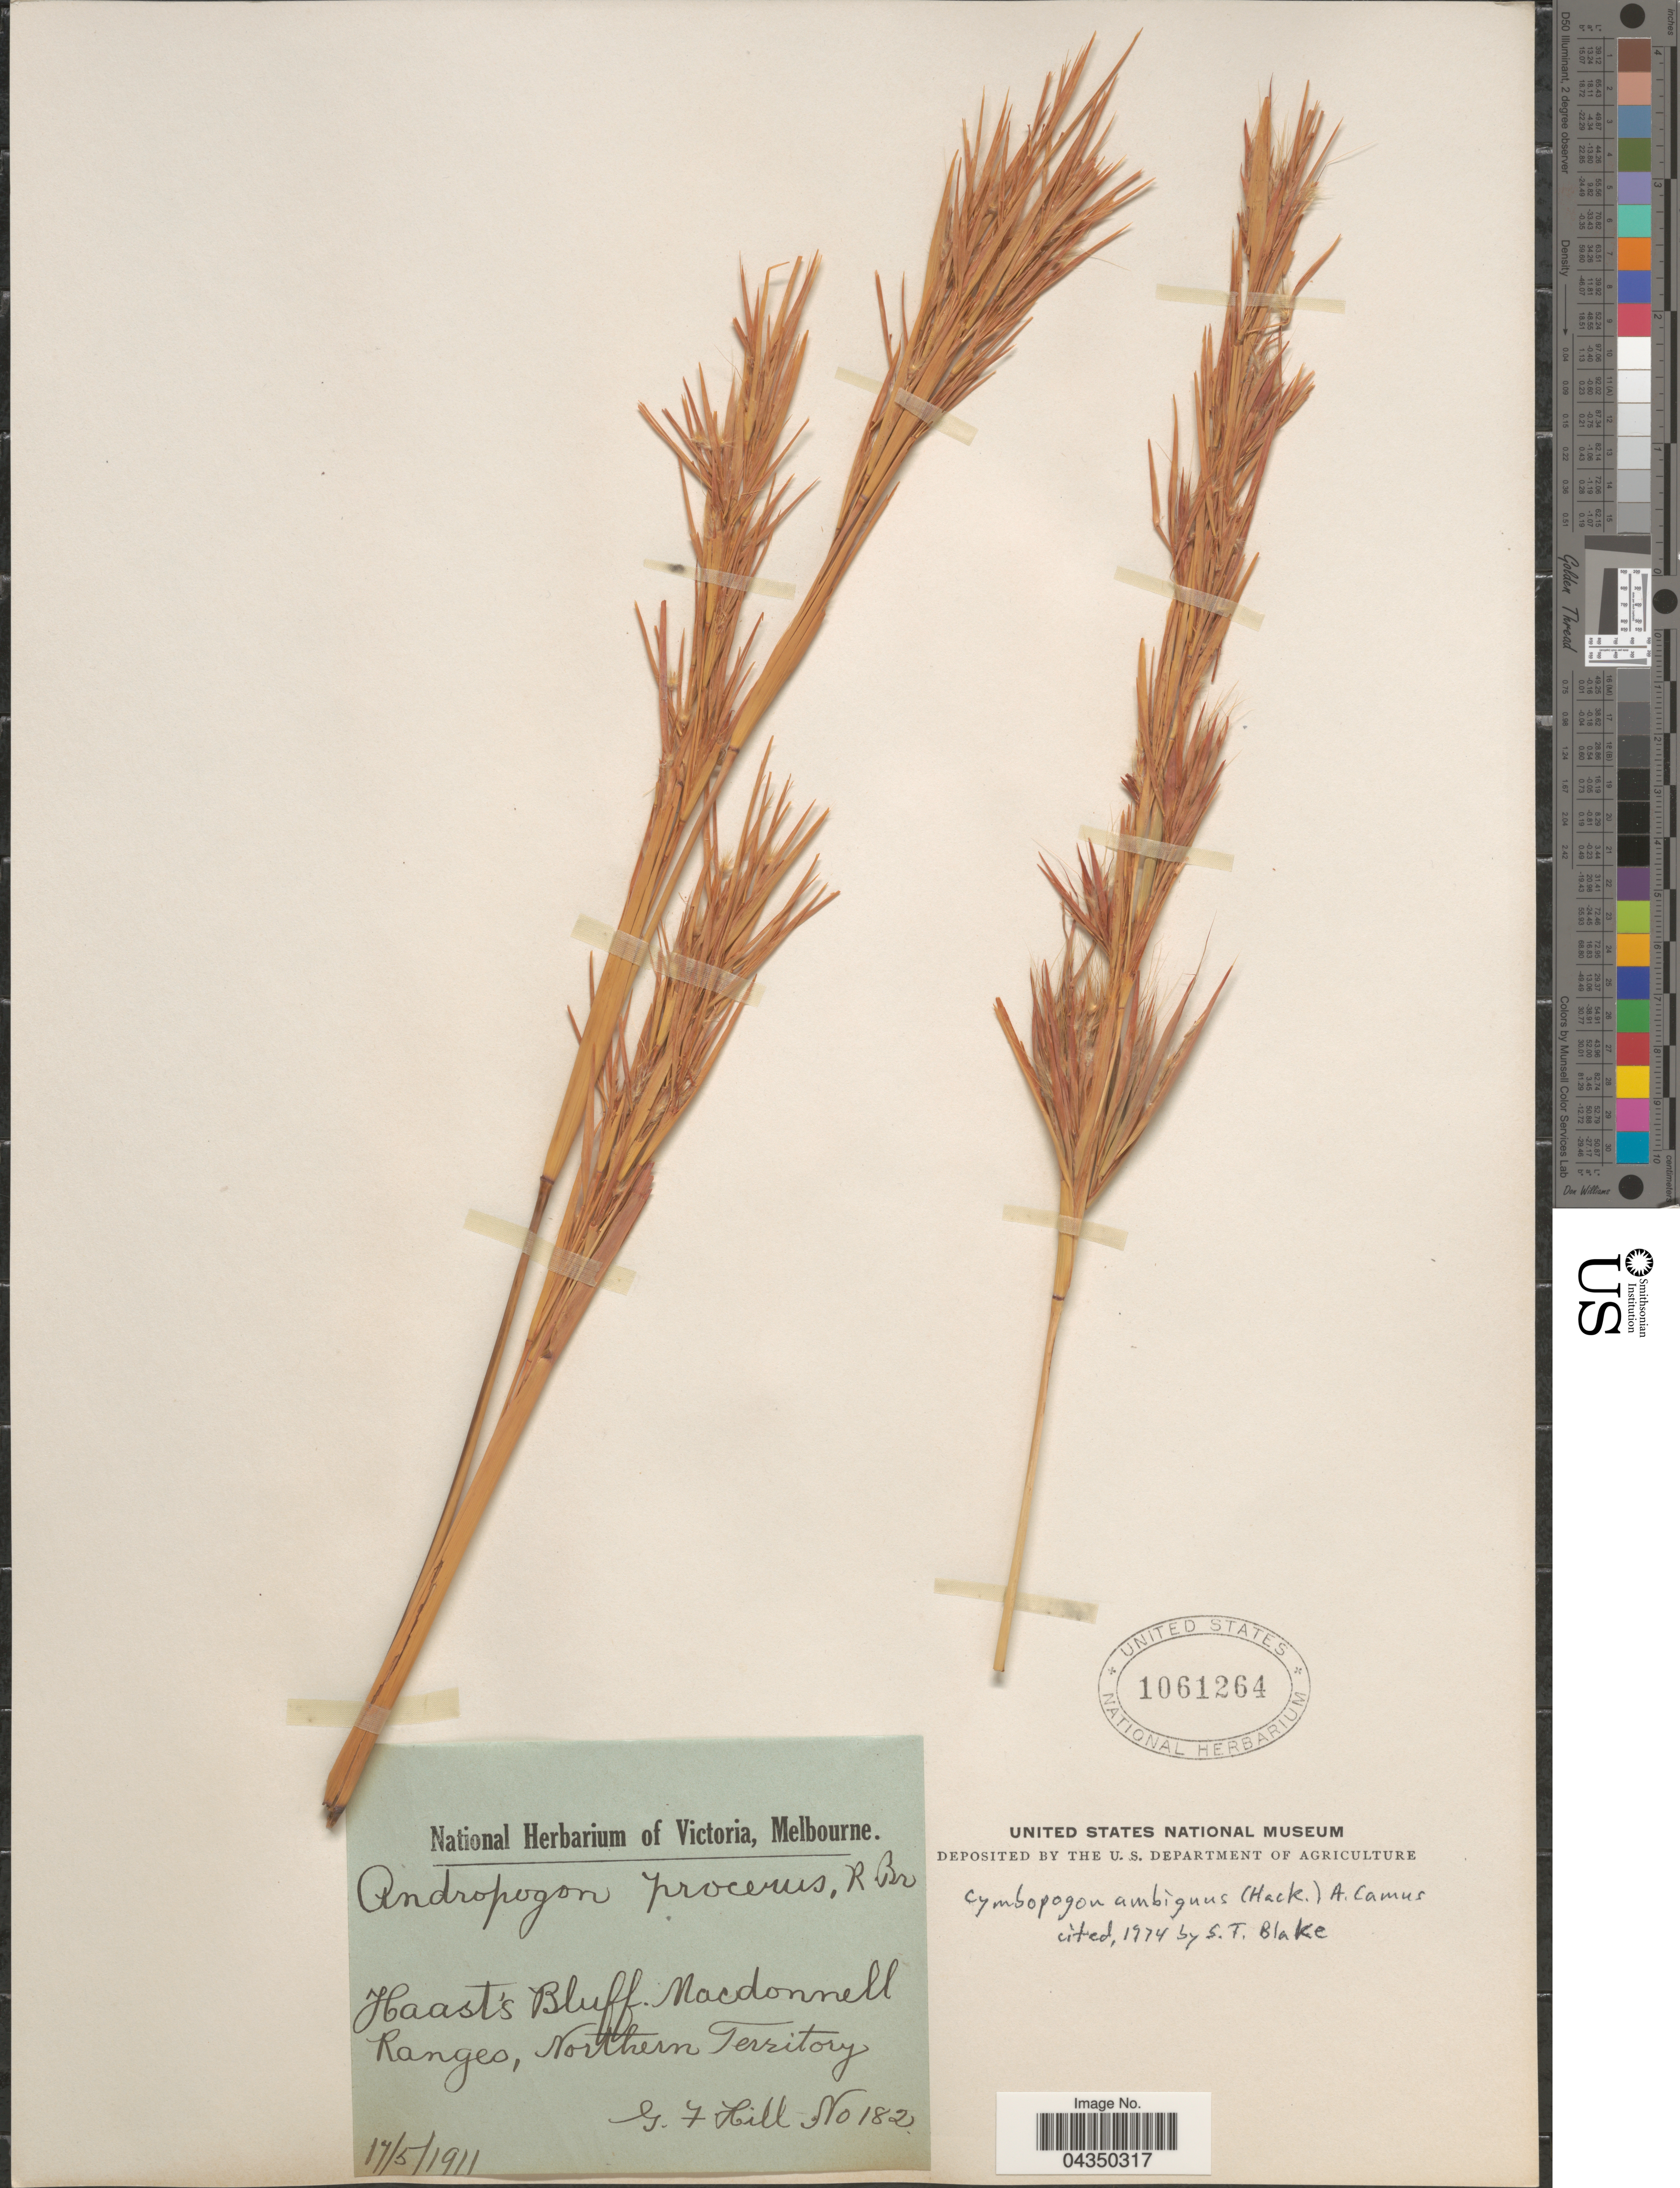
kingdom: Plantae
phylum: Tracheophyta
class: Liliopsida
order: Poales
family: Poaceae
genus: Cymbopogon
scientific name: Cymbopogon ambiguus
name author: A. Camus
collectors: G. Hill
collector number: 182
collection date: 1911-05-17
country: Australia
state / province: Northern Territory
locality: Haast's Bluff. Macdonnell Ranges.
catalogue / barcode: US 1061264